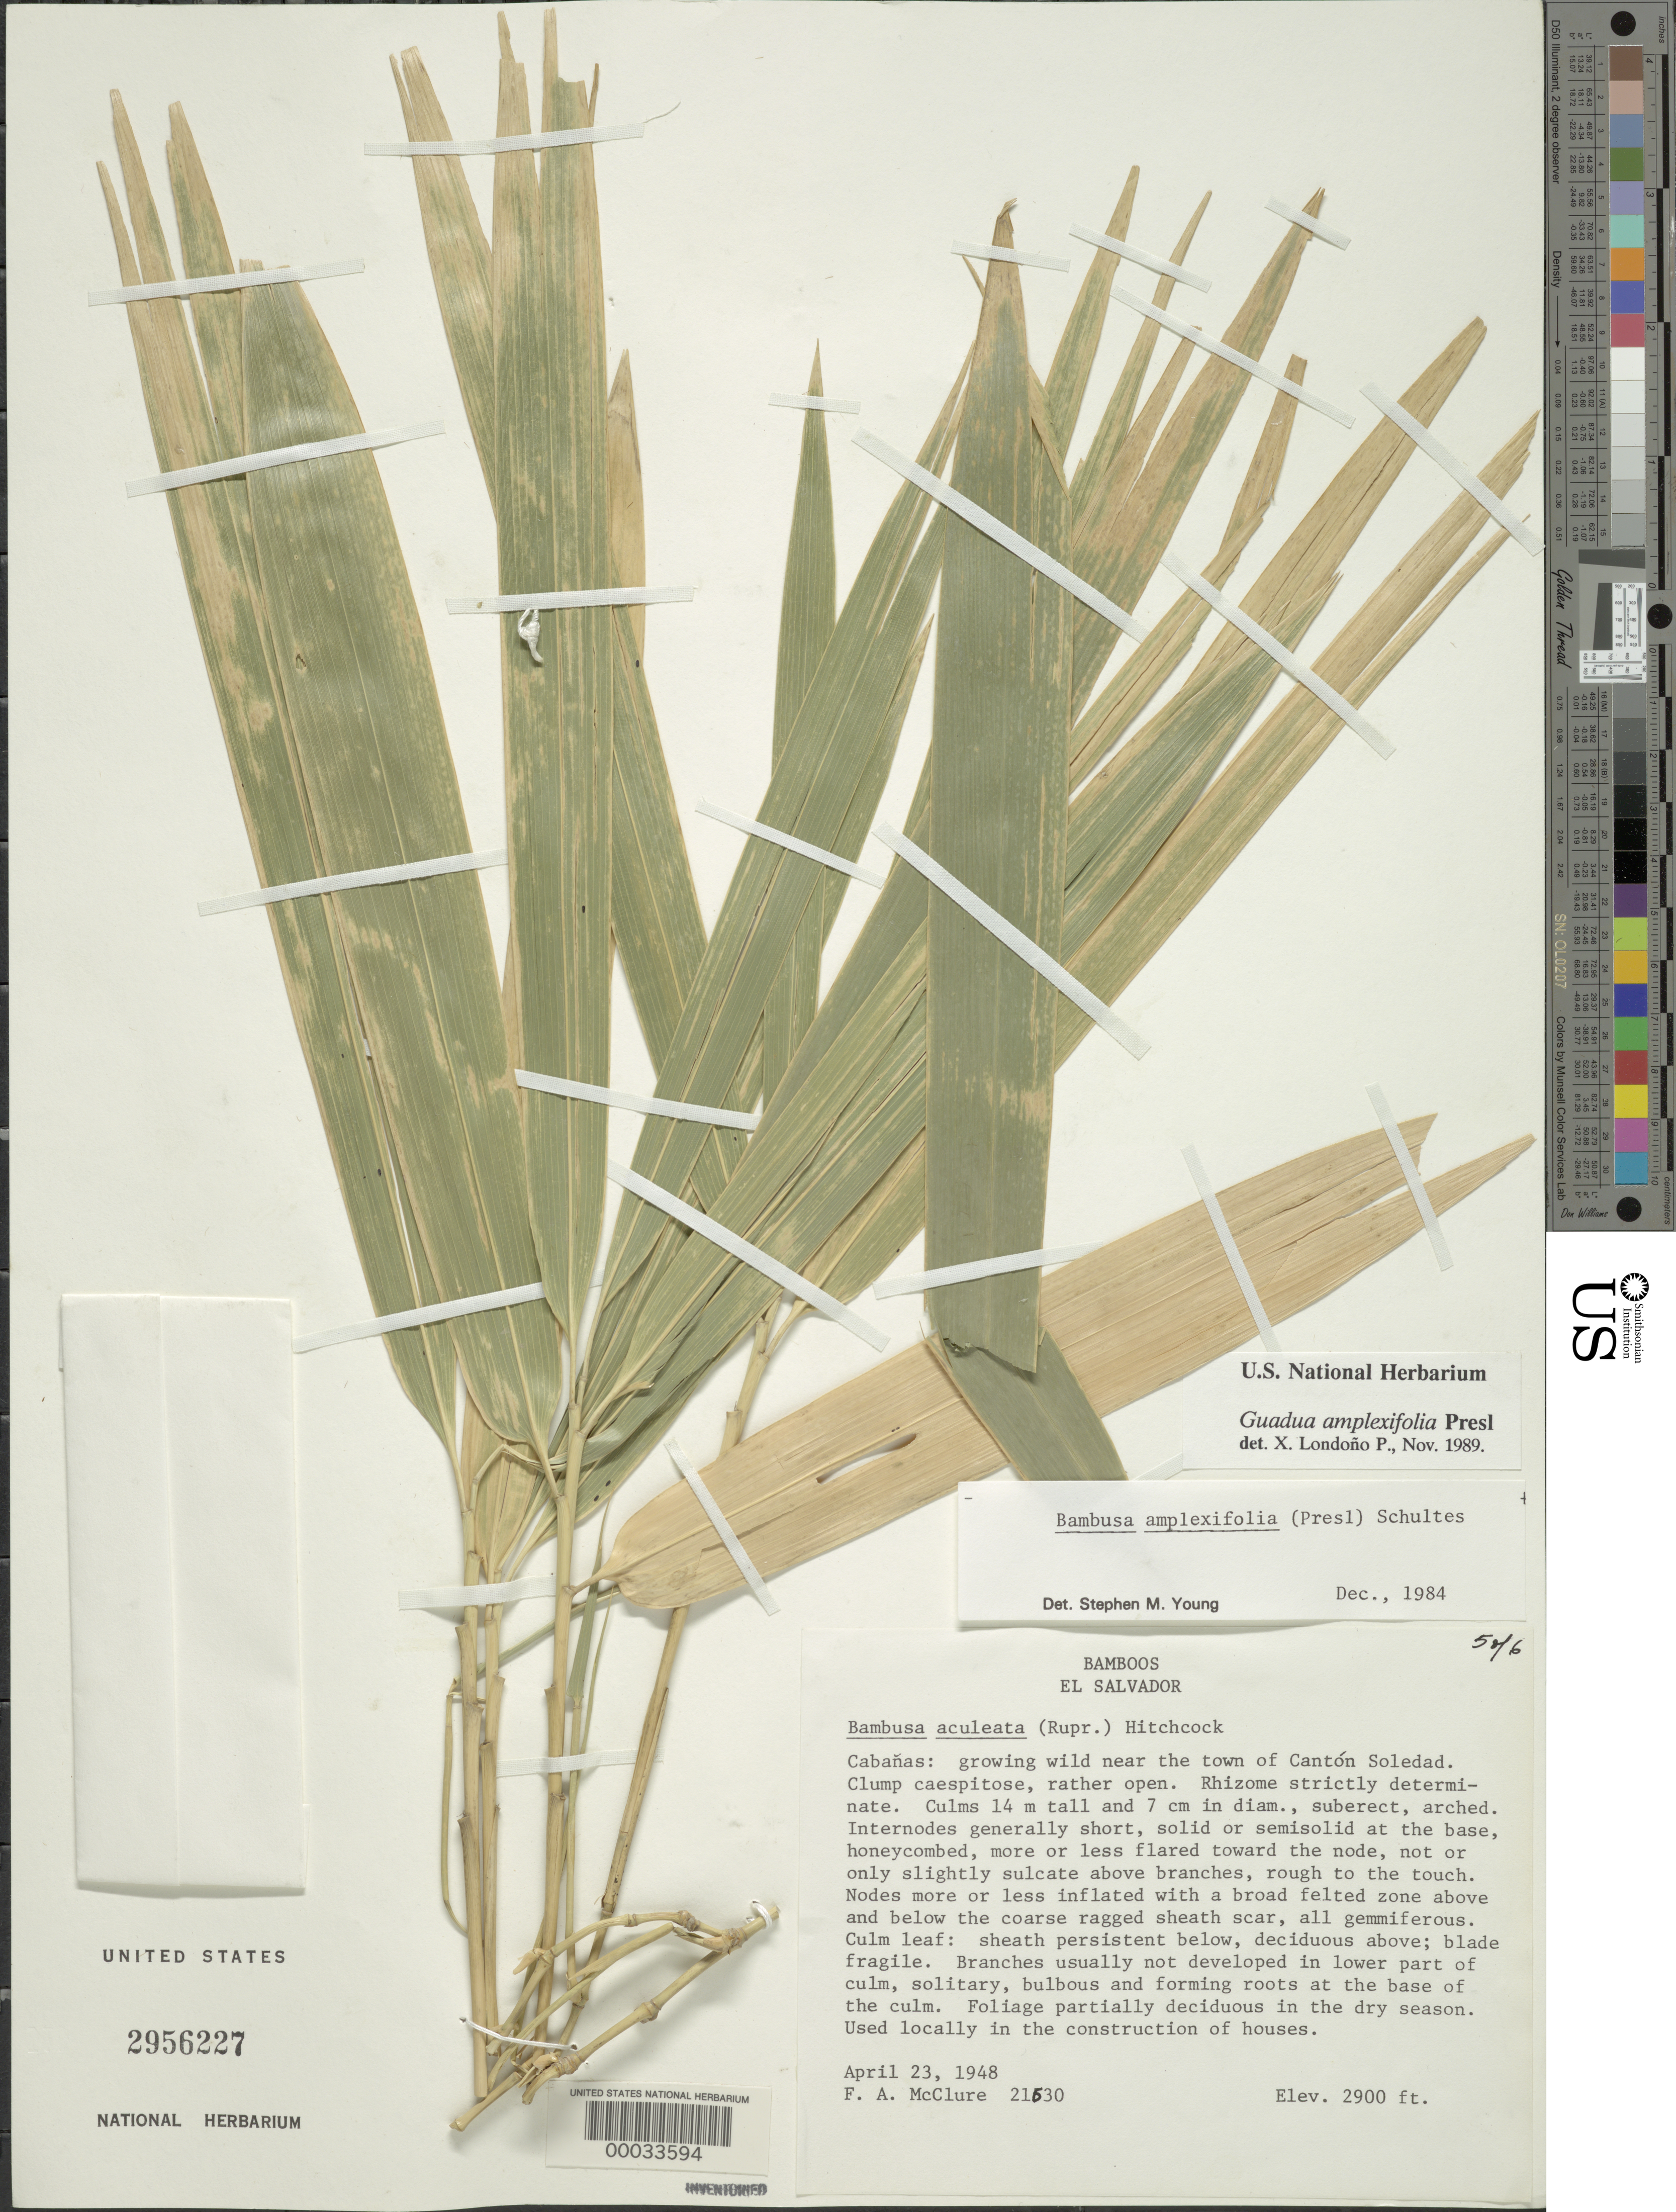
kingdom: Plantae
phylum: Tracheophyta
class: Liliopsida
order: Poales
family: Poaceae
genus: Guadua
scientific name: Guadua amplexifolia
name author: J. Presl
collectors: F. A. McClure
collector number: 21630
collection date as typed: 23 Apr 1948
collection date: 1948-04-23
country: El Salvador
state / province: Cabañas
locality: Canton soledad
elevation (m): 885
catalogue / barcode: US 2956227